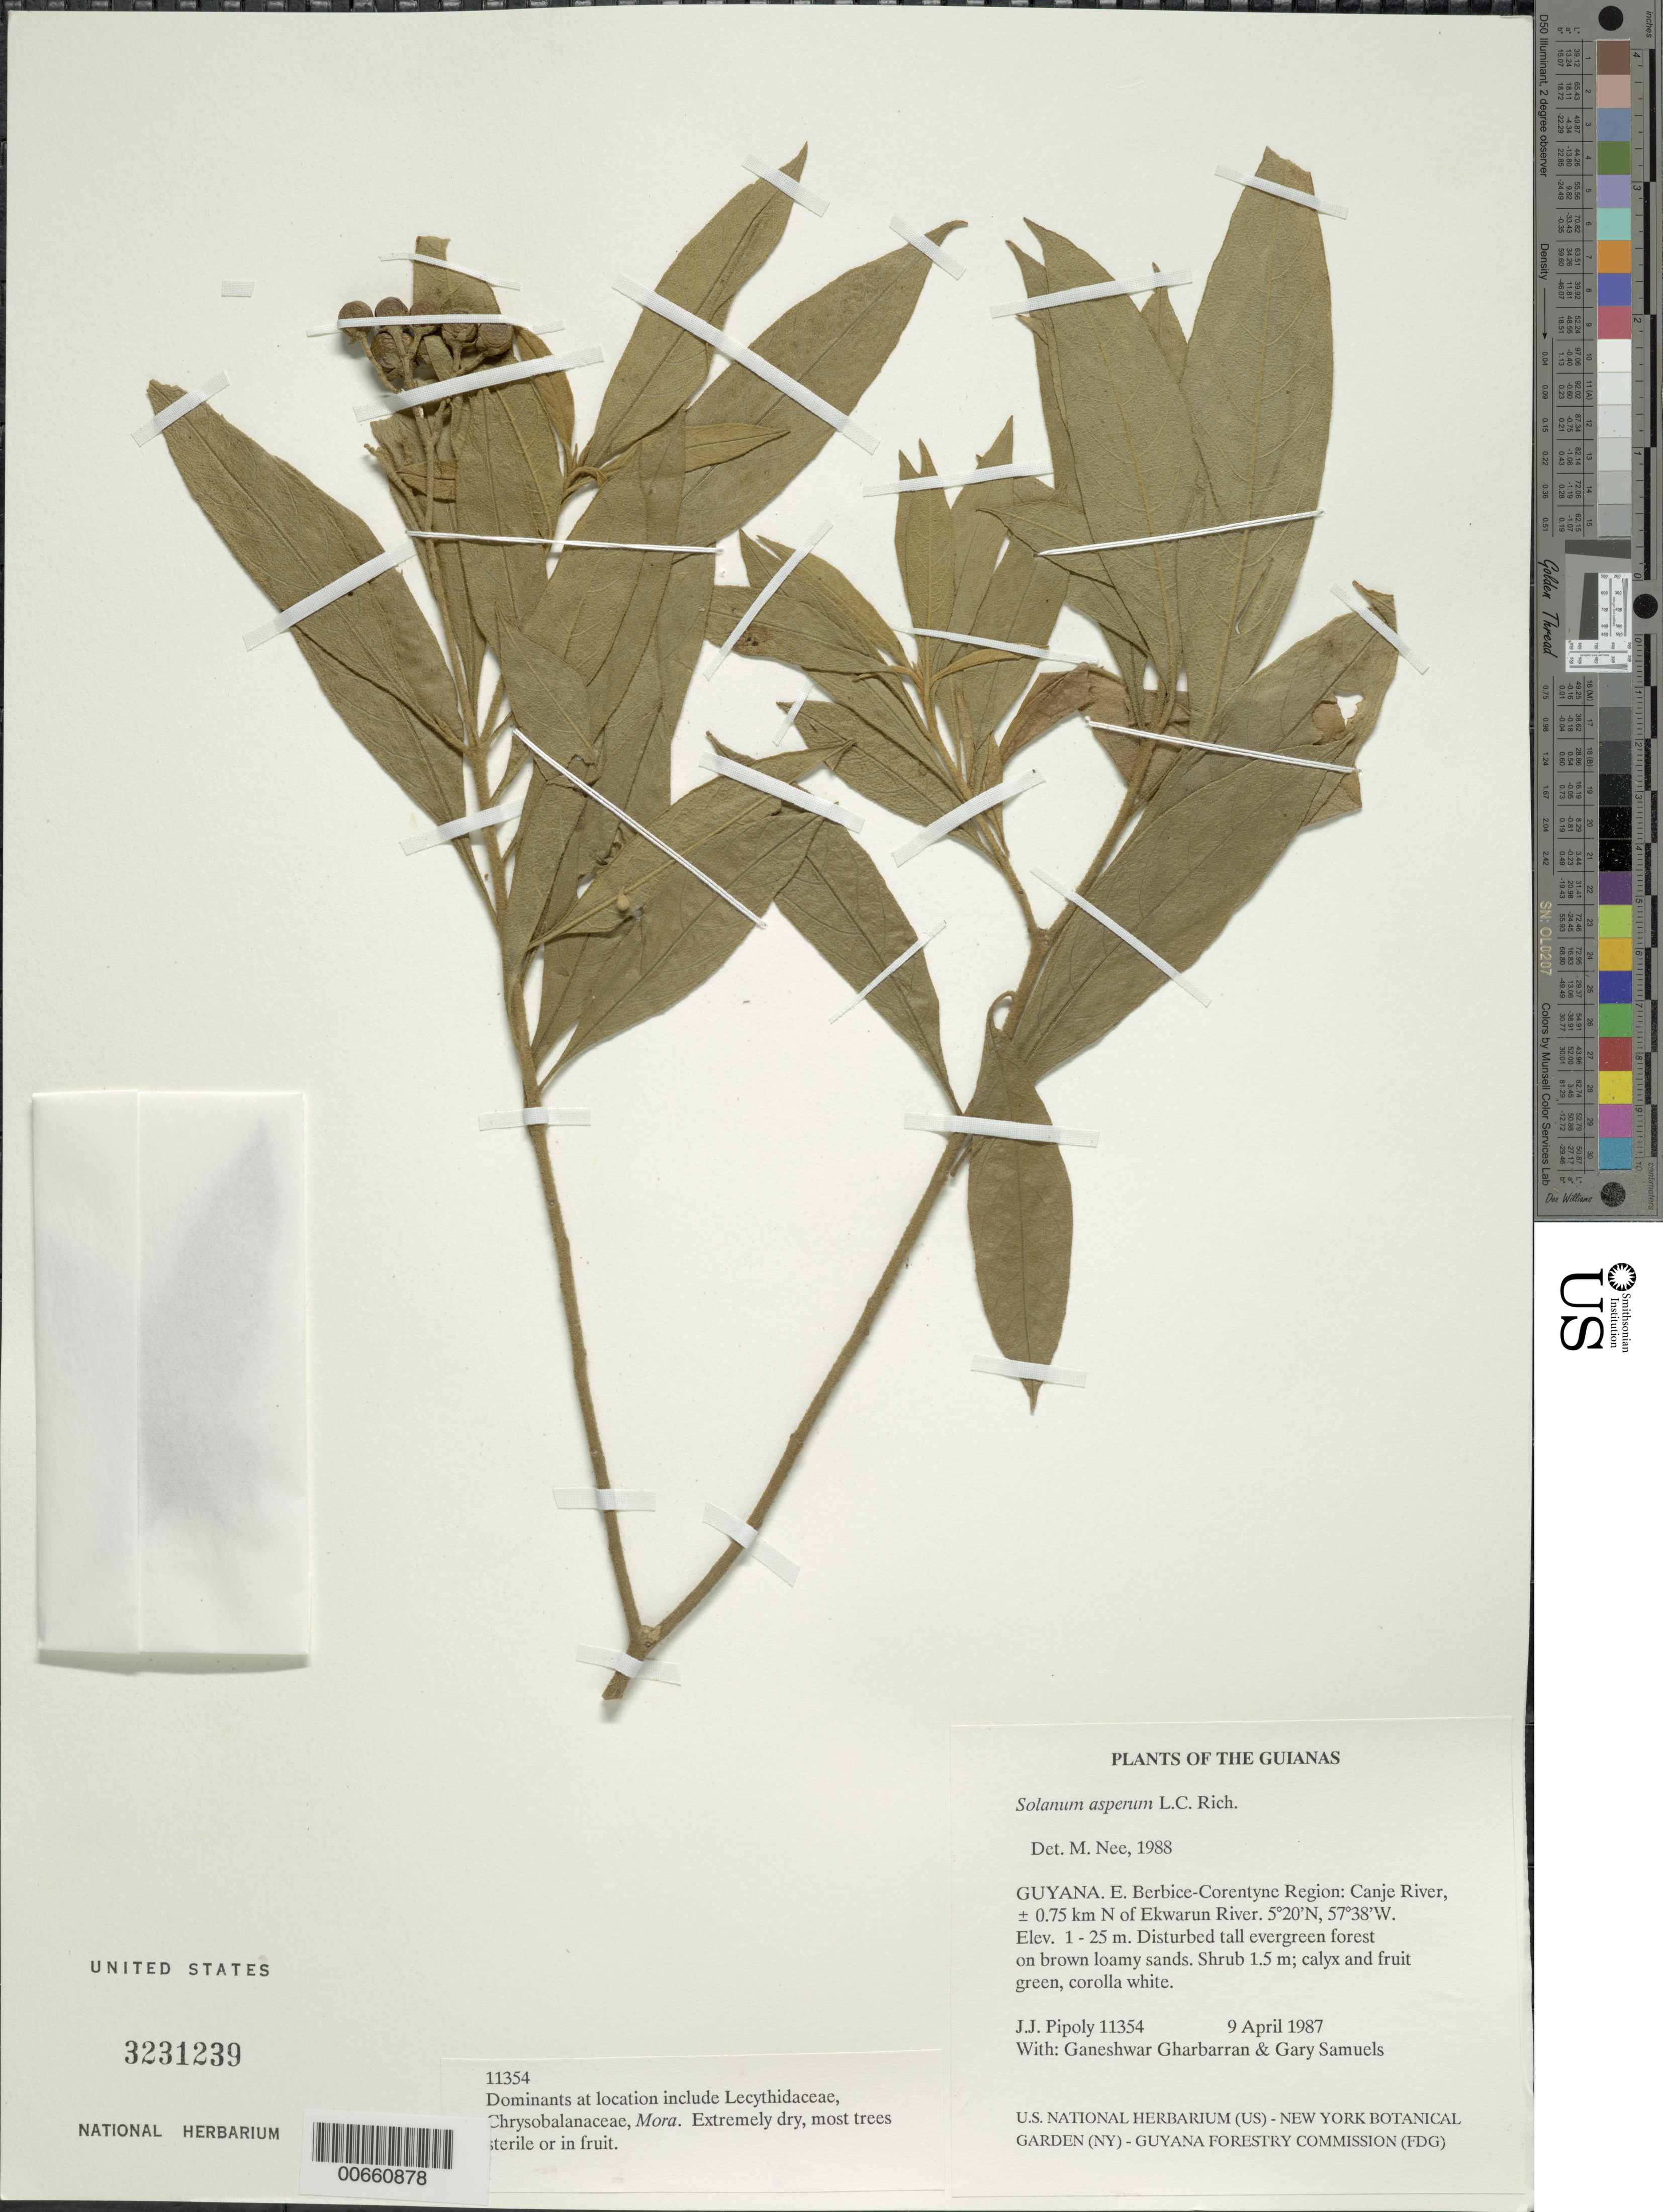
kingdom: Plantae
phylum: Tracheophyta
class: Magnoliopsida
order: Solanales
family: Solanaceae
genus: Solanum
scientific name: Solanum asperum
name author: Rich.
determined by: Nee, Michael H.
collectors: J. J. Pipoly, G. Gharbarran & G. Samuels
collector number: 11354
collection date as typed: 4 Apr 1987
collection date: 1987-04-04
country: Guyana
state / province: E. Berbice-Corentyne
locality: Canje River, ± 0.75 km N of Ekwarun River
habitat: Extremely dry, most trees sterile or in fruit. Disturbed tall evergreen forest on brown loamy sands.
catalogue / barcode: US 3231239